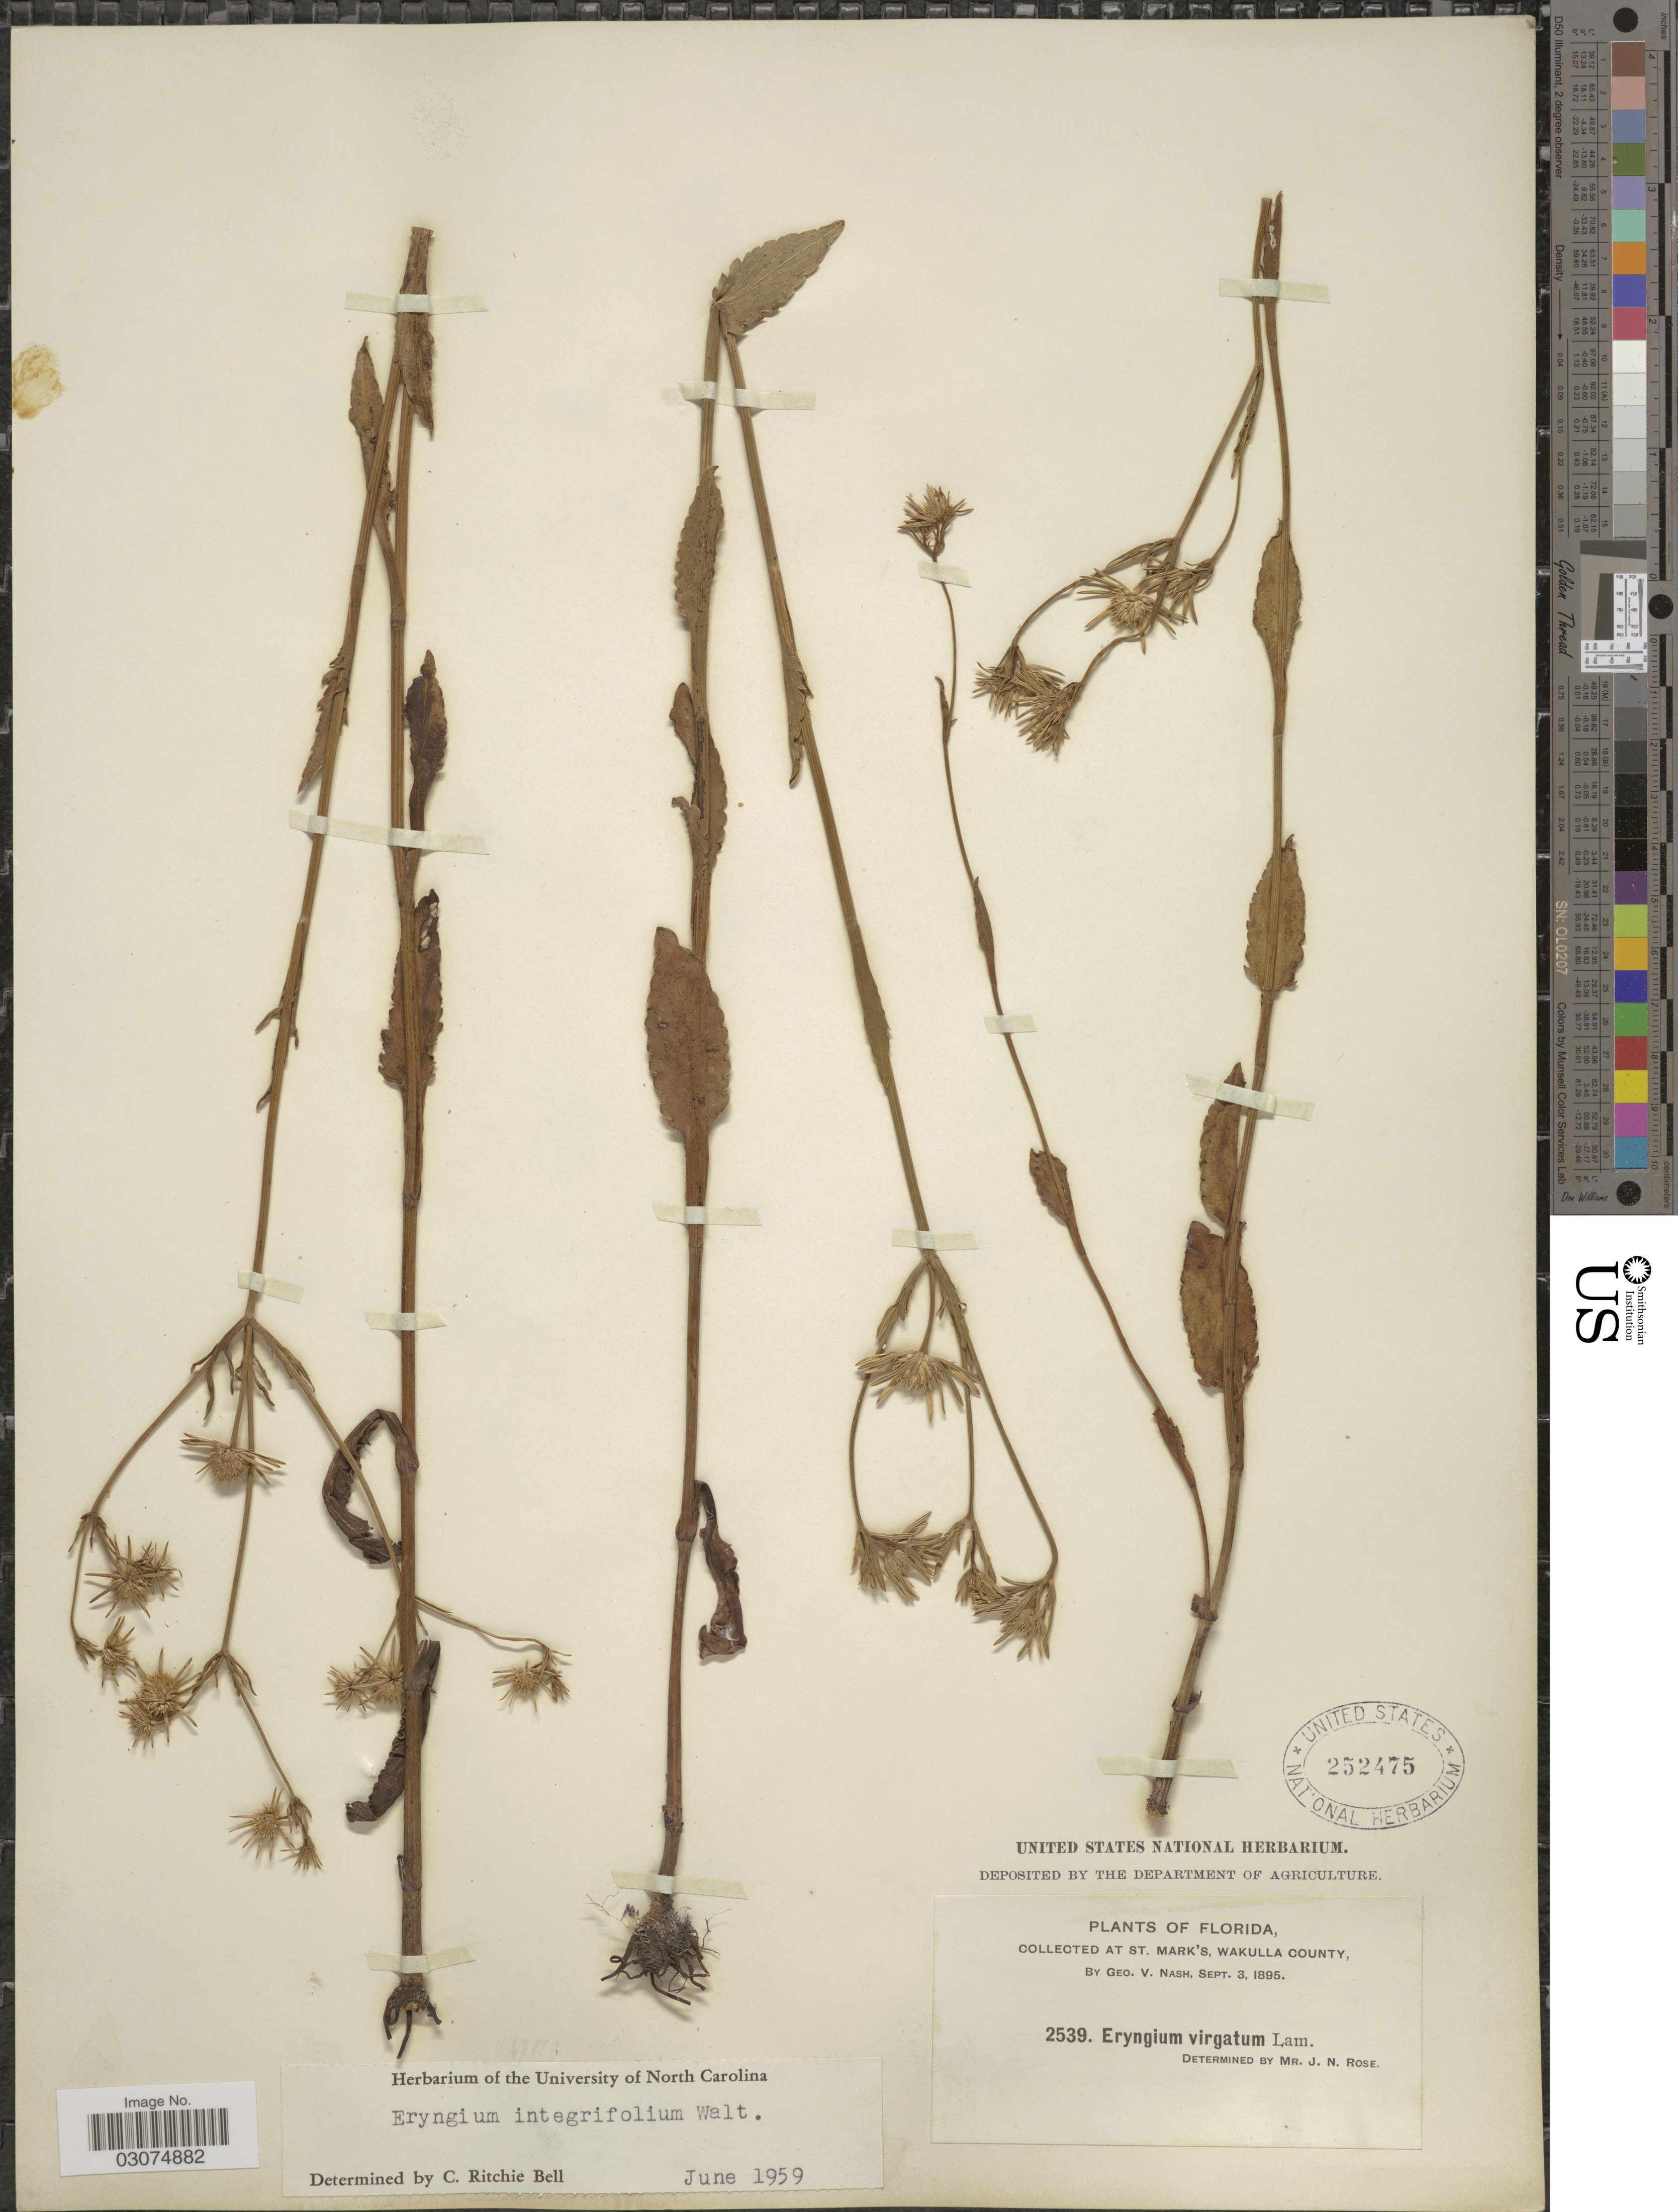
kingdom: Plantae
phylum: Tracheophyta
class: Magnoliopsida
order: Apiales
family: Apiaceae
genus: Eryngium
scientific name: Eryngium integrifolium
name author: Walter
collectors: G. V. Nash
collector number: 2539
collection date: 1895-09-03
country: United States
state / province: Florida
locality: At St. Mark's, Wakulla County.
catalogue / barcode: US 252475